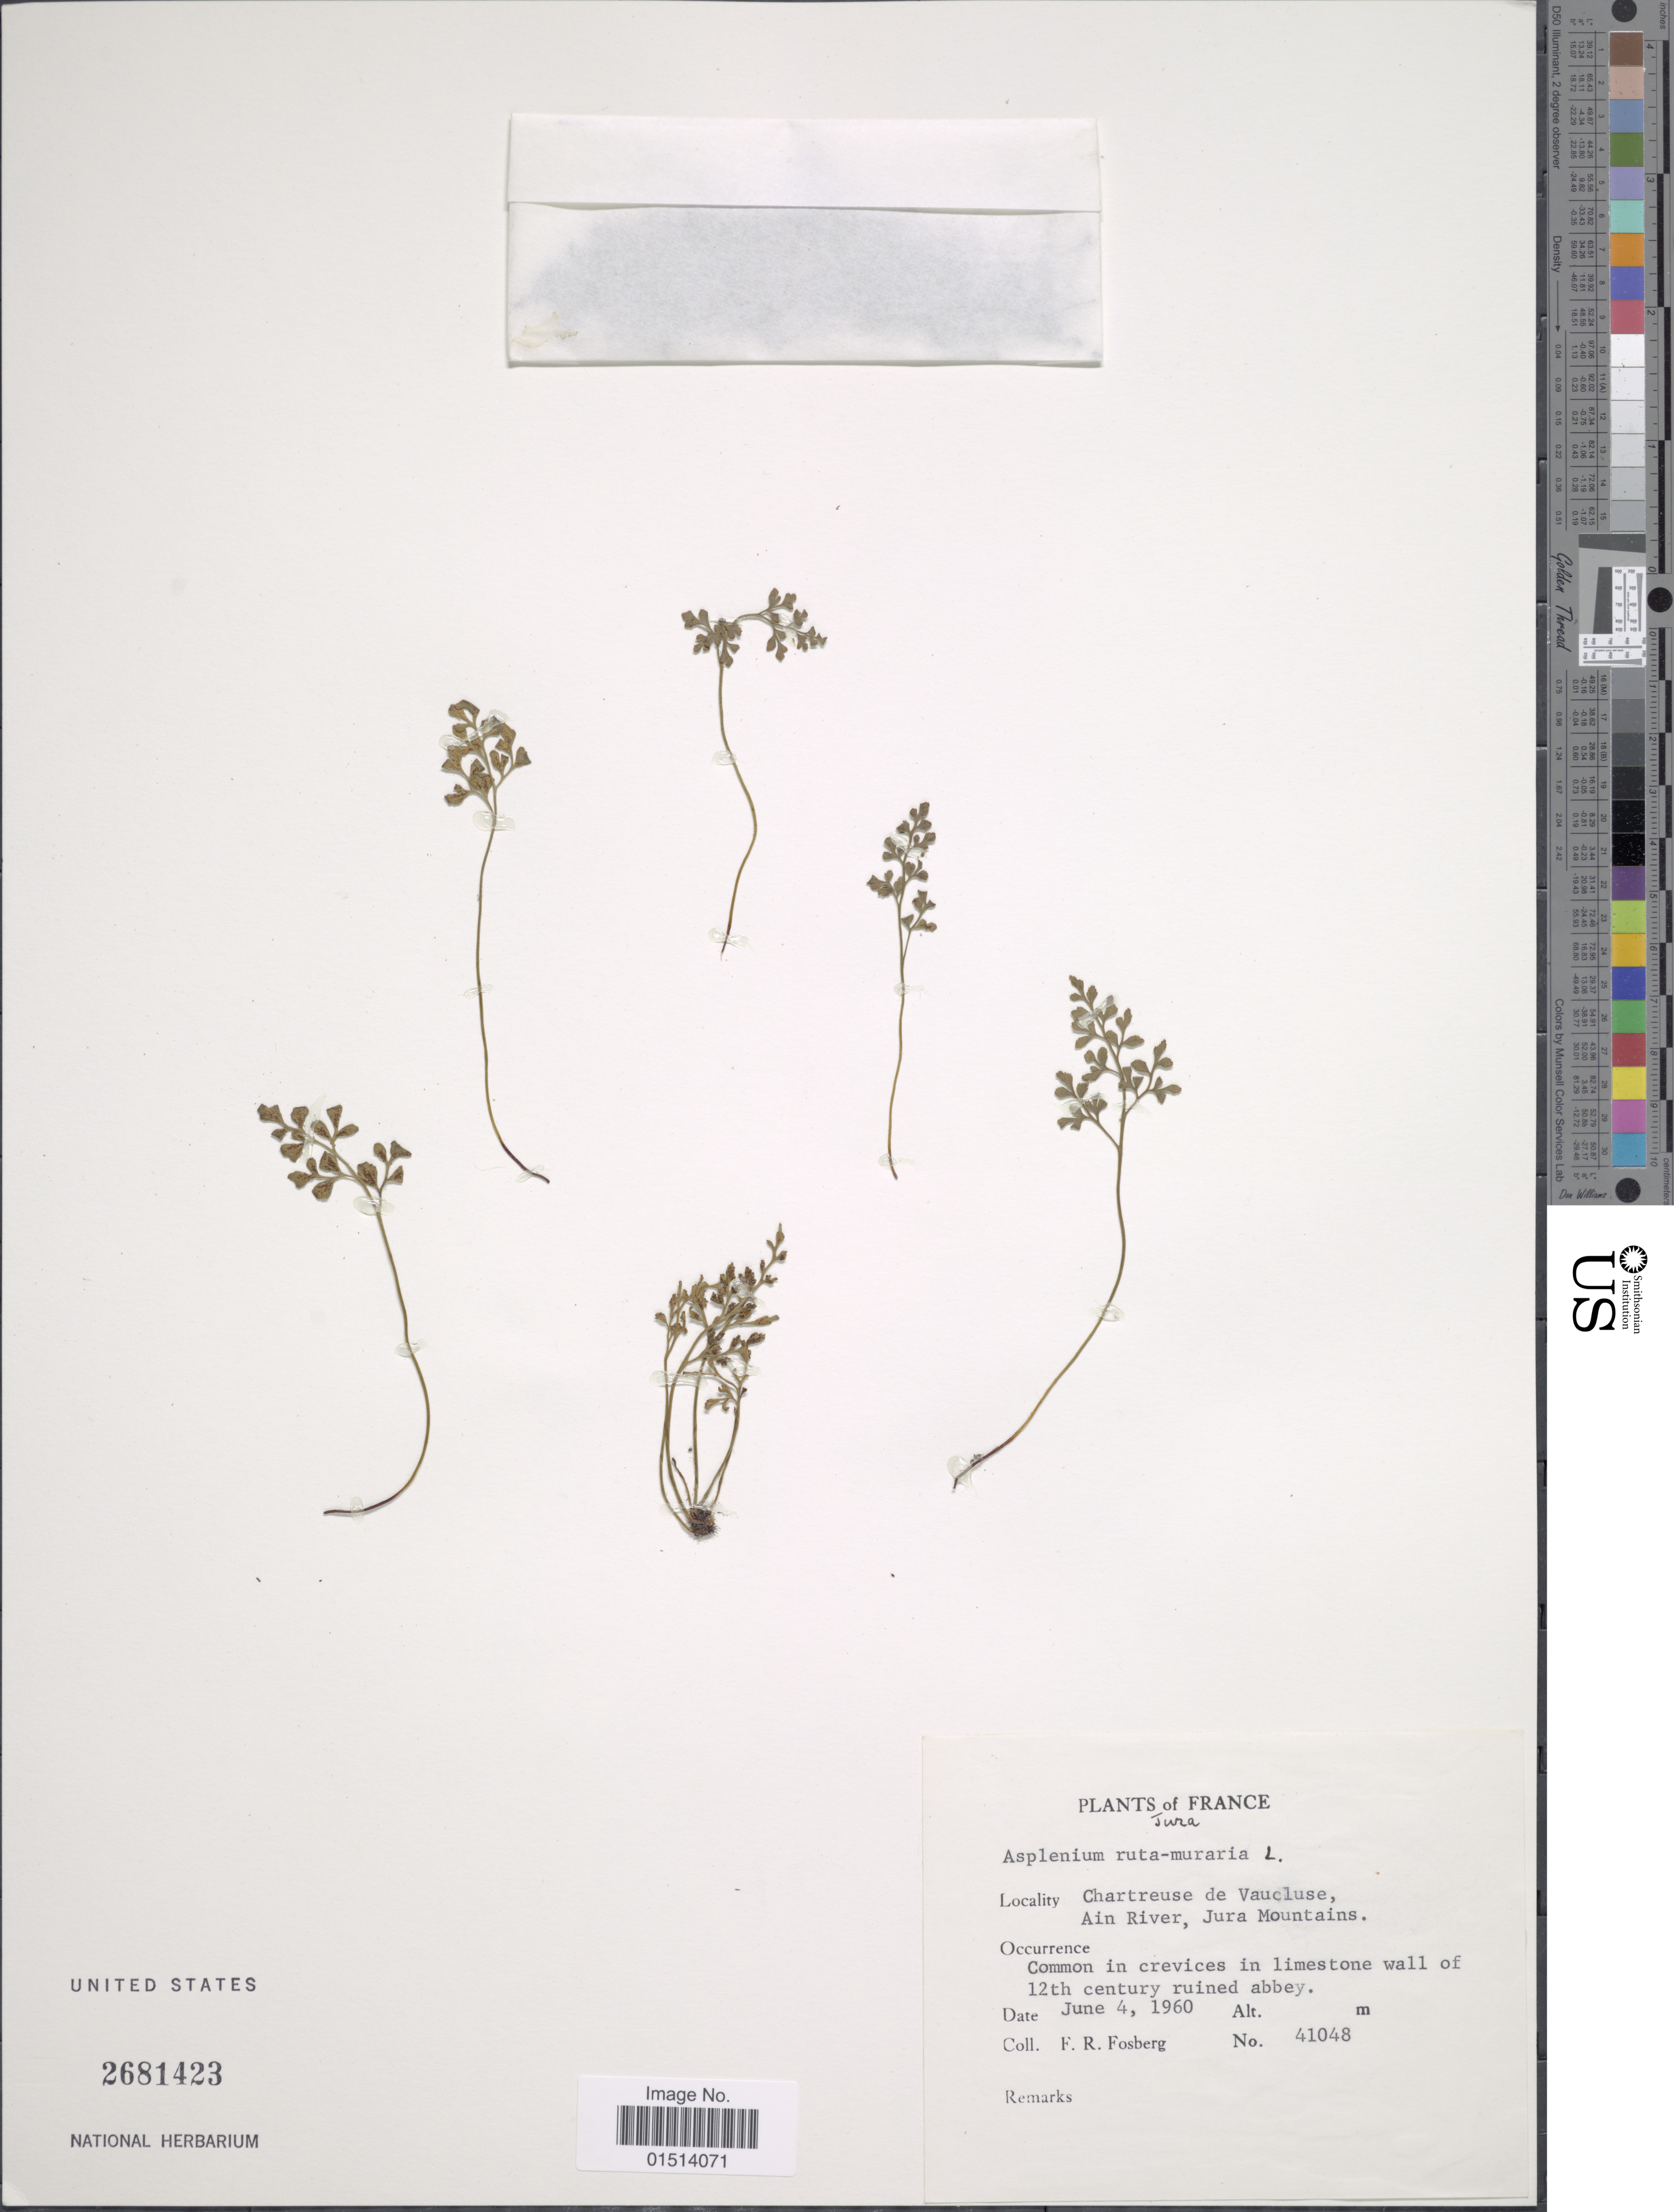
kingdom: Plantae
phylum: Tracheophyta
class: Polypodiopsida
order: Polypodiales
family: Aspleniaceae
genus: Asplenium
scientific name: Asplenium ruta-muraria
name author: L.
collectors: F. R. Fosberg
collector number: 41048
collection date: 1960-06-04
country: France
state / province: Provence-Alpes-Côte d'Azur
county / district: Vaucluse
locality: France, Chartreuse de Vaucluse, Ain River, Jura Mountains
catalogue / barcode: US 2681423